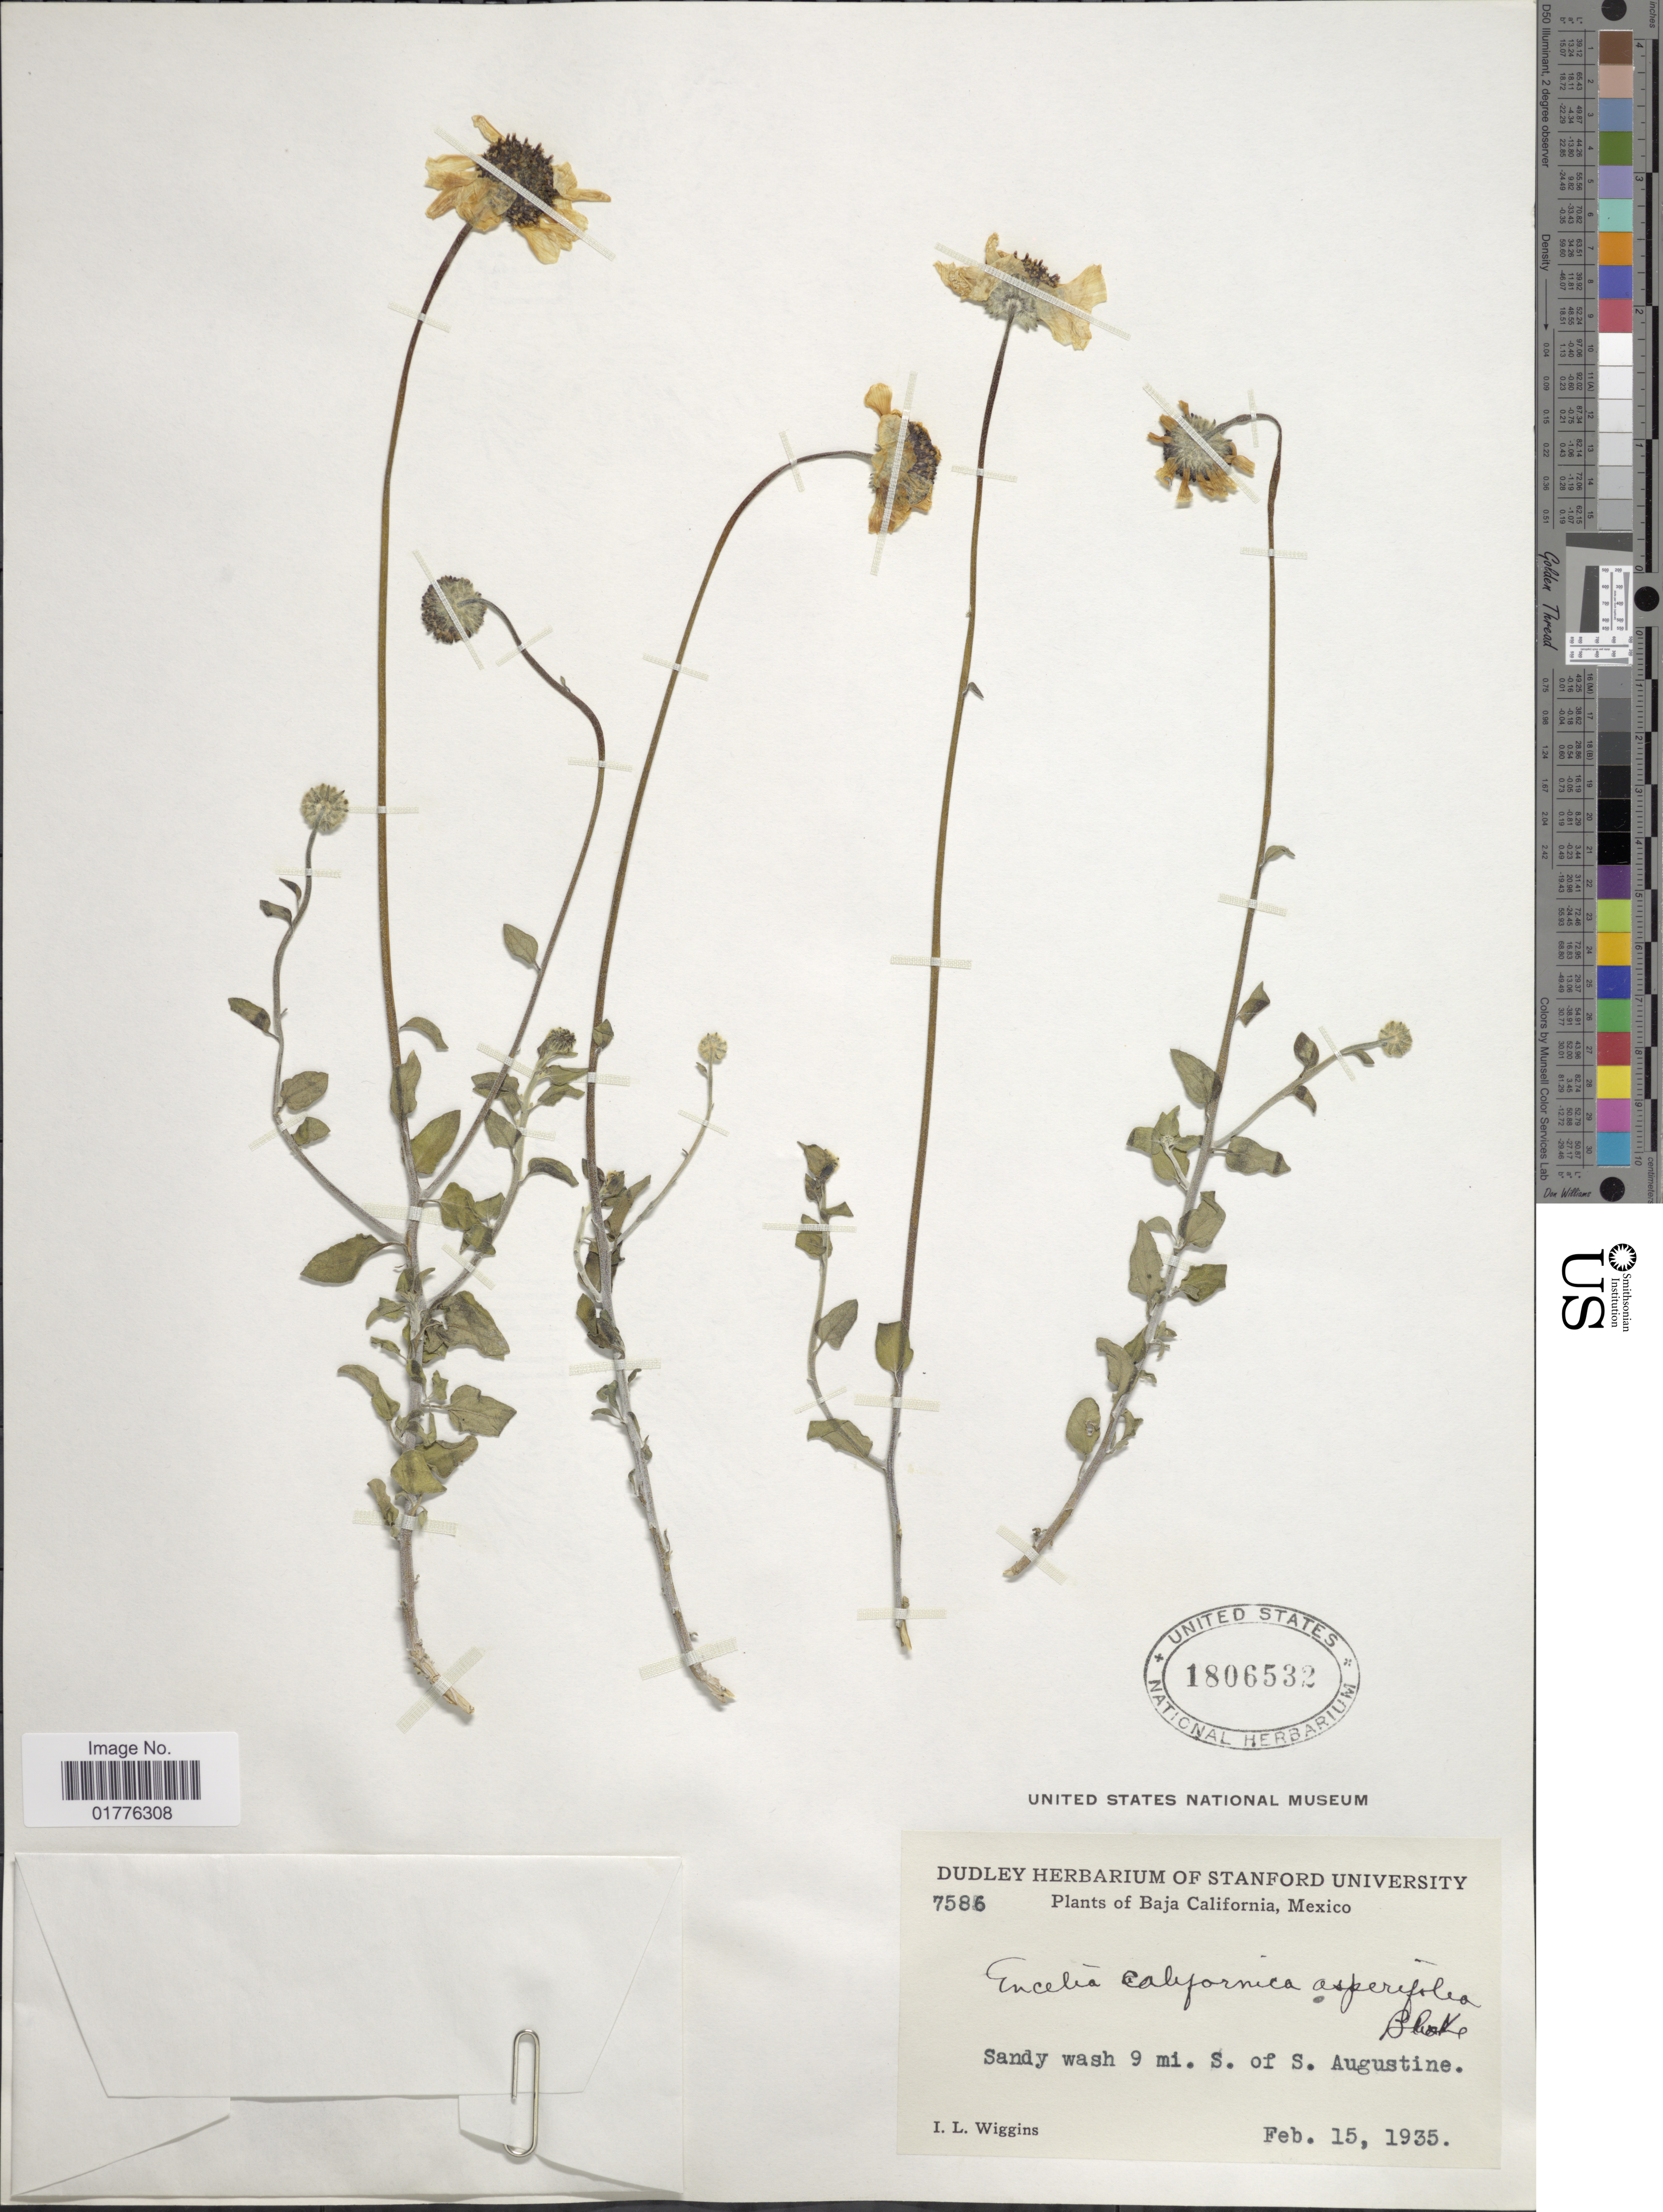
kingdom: Plantae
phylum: Tracheophyta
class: Magnoliopsida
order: Asterales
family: Asteraceae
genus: Encelia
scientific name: Encelia californica var. asperifolia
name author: S.F. Blake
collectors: I. L. Wiggins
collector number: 7586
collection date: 1935-02-15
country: Mexico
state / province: Baja California Sur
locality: Sandy wash 9 mi. S. of S. Augustine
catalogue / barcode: US 1806532